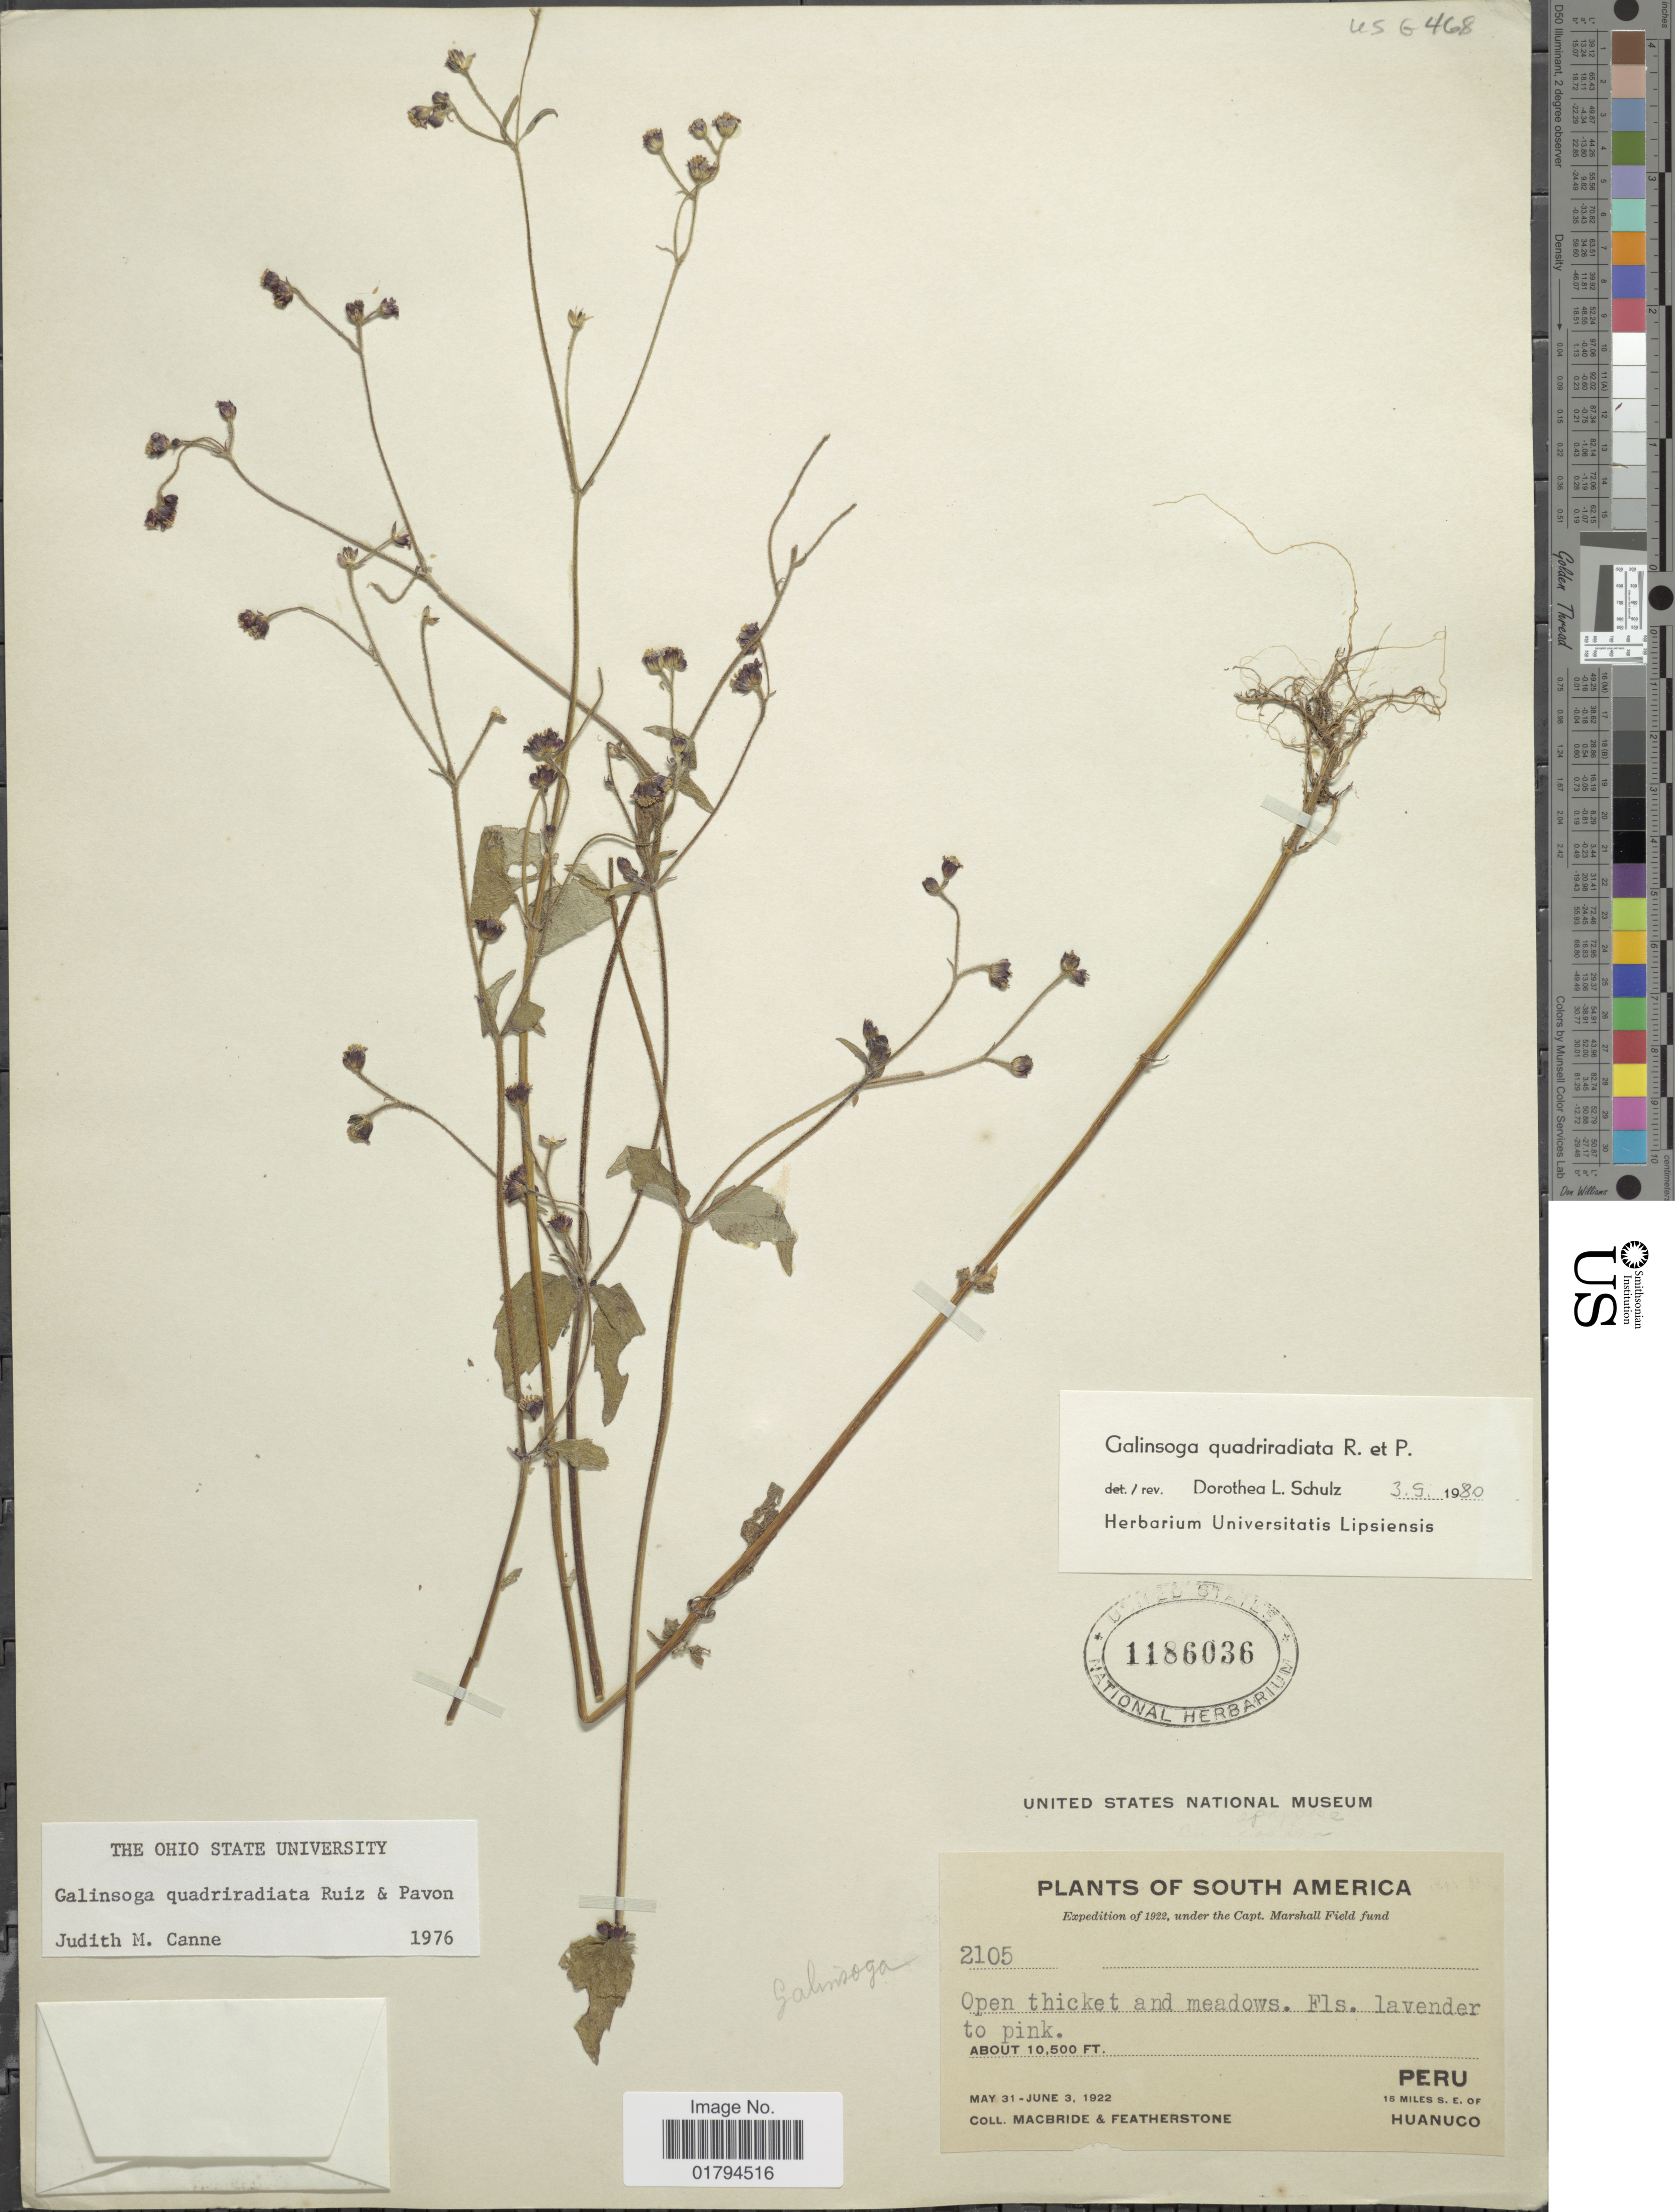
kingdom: Plantae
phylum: Tracheophyta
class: Magnoliopsida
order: Asterales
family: Asteraceae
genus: Galinsoga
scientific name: Galinsoga quadriradiata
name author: Ruiz & Pav.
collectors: Macbride, -- & -. Featherstone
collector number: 2105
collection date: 1922-05-31/1922-06-03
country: Peru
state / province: Huánuco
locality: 15 miles SE of Huanuco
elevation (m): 3200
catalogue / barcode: US 1186036